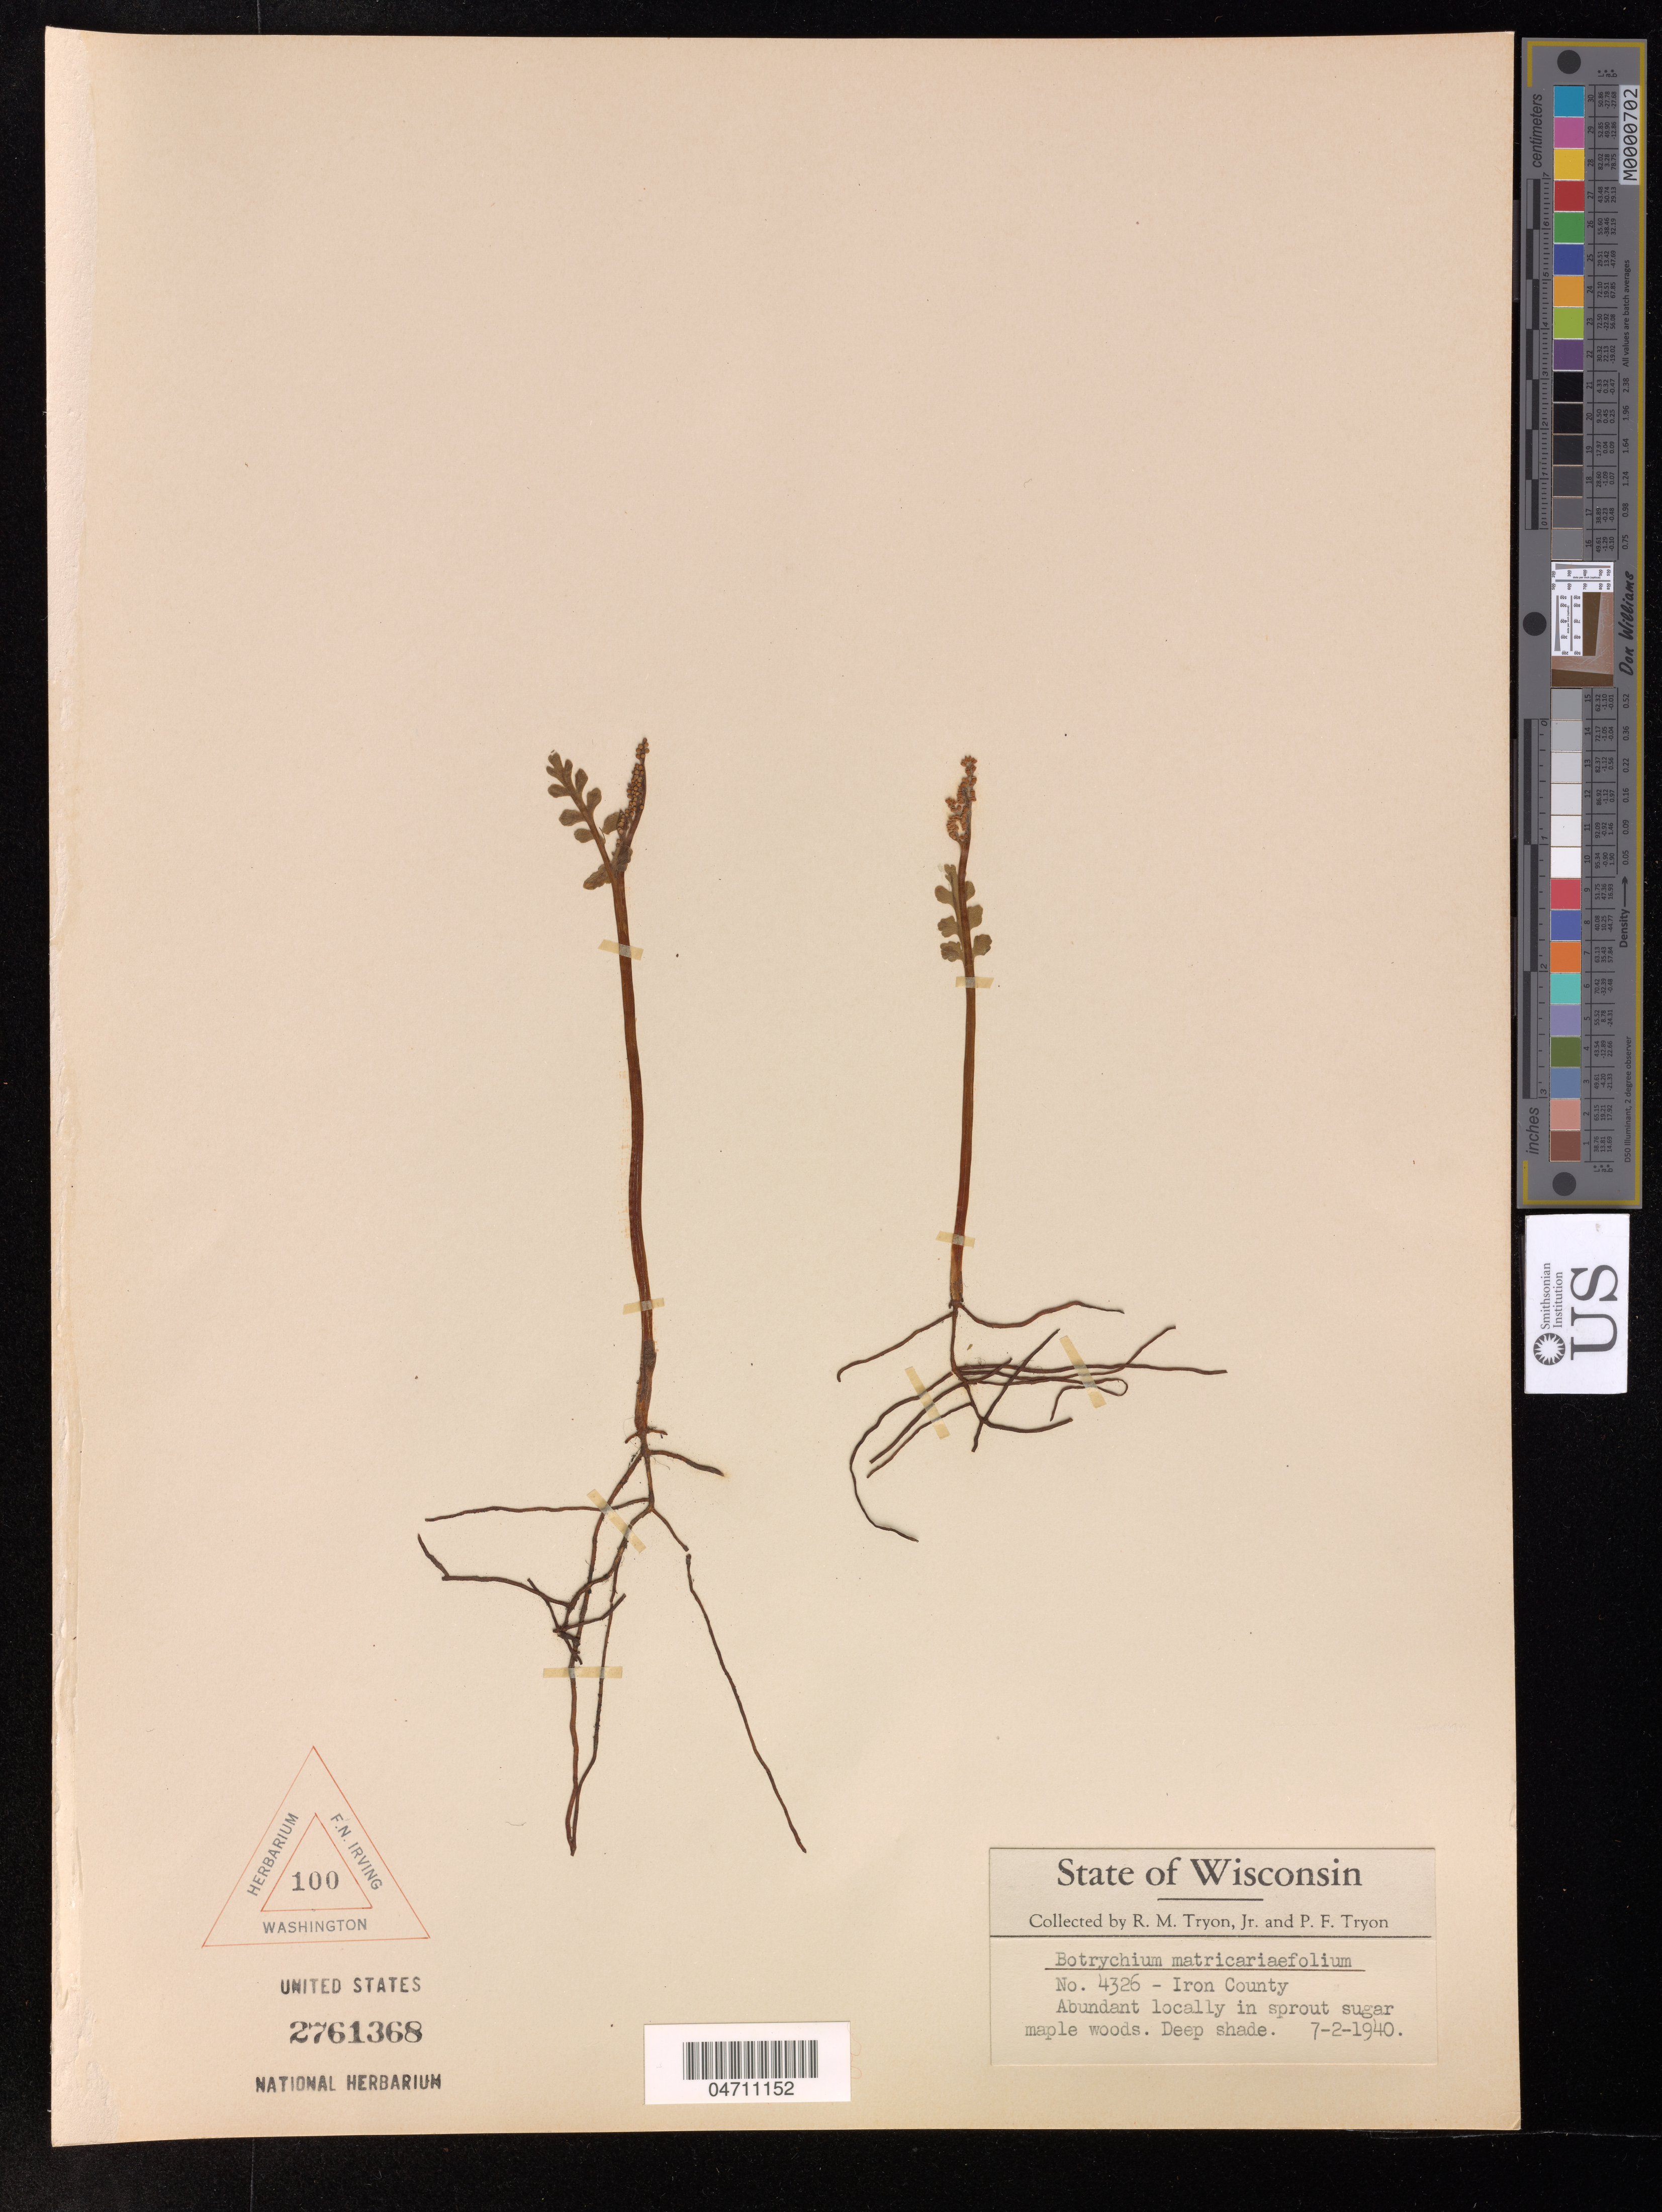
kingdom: Plantae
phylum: Tracheophyta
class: Polypodiopsida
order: Ophioglossales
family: Ophioglossaceae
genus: Botrychium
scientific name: Botrychium matricariifolium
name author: (A. Braun ex Dowell) A. Braun ex Koch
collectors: R. Tryon & P. Tryon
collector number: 4326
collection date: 1940-07-02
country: United States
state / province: Wisconsin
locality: Abundant locally in sprout sugar maple woods.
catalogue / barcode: US 2761368